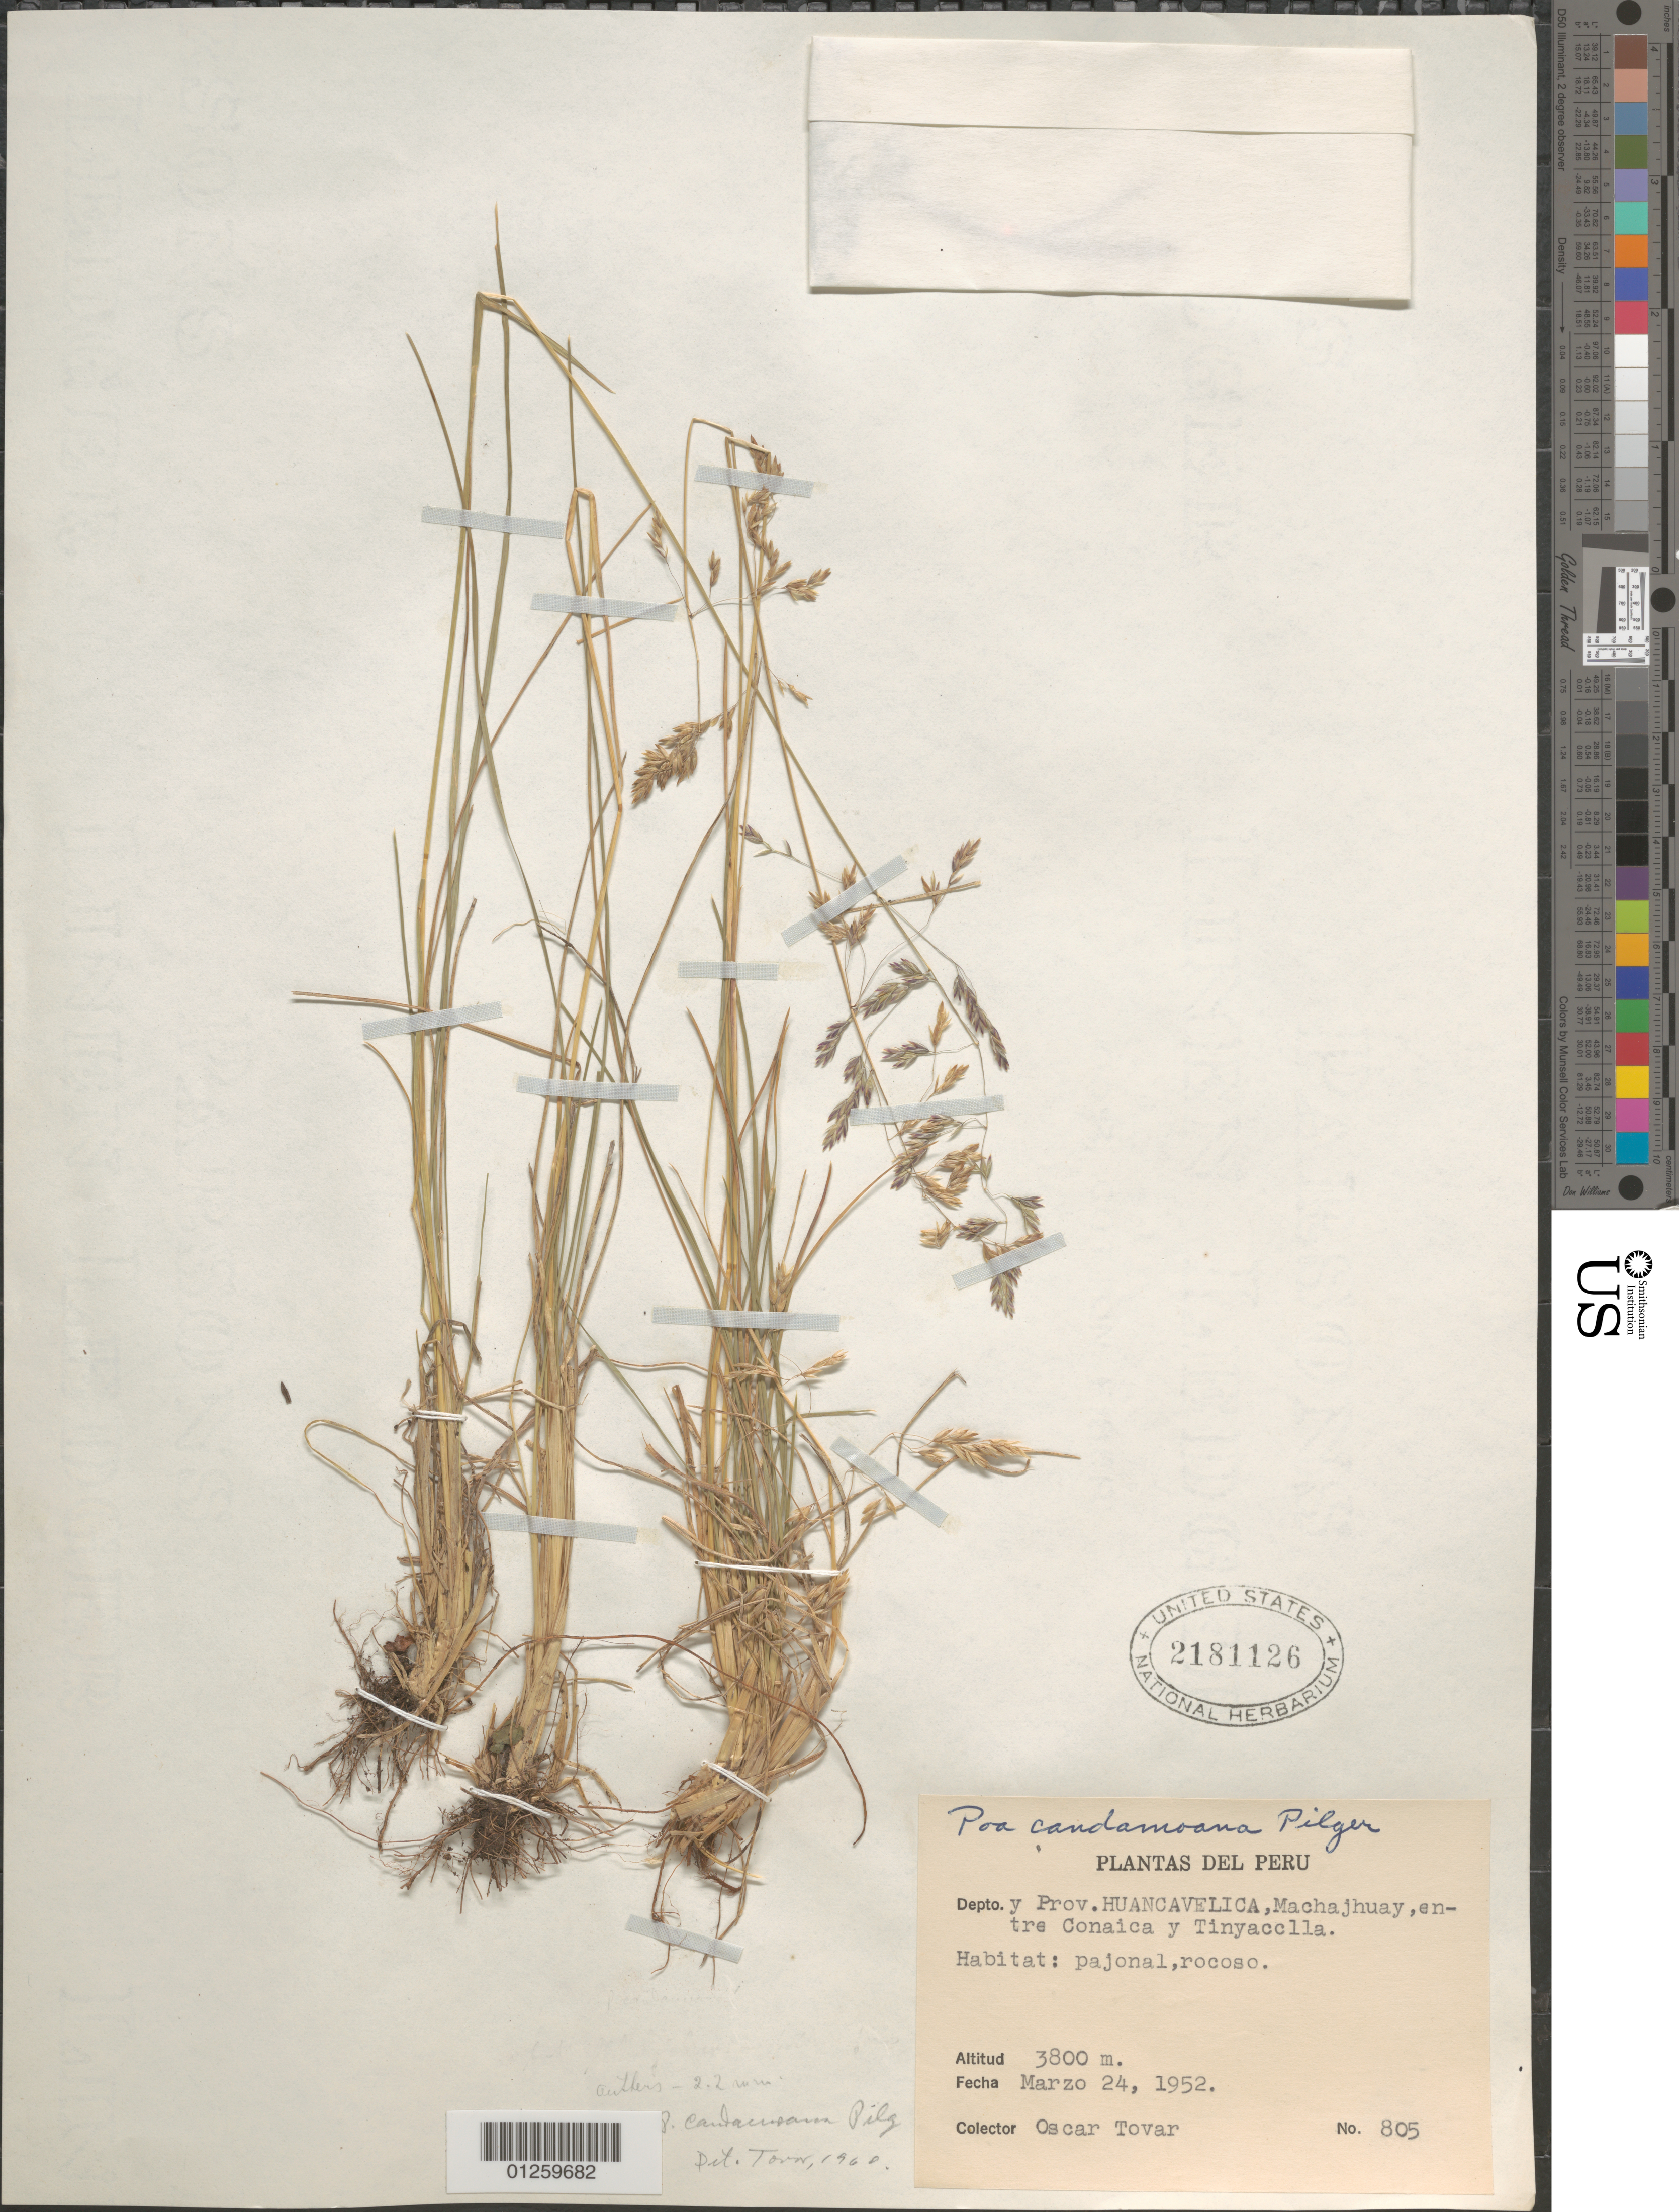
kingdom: Plantae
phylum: Tracheophyta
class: Liliopsida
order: Poales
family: Poaceae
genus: Poa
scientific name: Poa candamoana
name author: Pilg.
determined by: Soreng, Robert J., Research Associate (BOT), Smithsonian Institution - National Museum of Natural History (UNITED STATES)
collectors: Ó. Tovar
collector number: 805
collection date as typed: Marzo 24, 1952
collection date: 1952-03-24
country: Peru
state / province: Huancavelica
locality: Manchajhuay, entre Conaica y Tinyacclla.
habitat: pajonal, rocoso.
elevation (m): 3800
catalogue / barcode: US 2181126